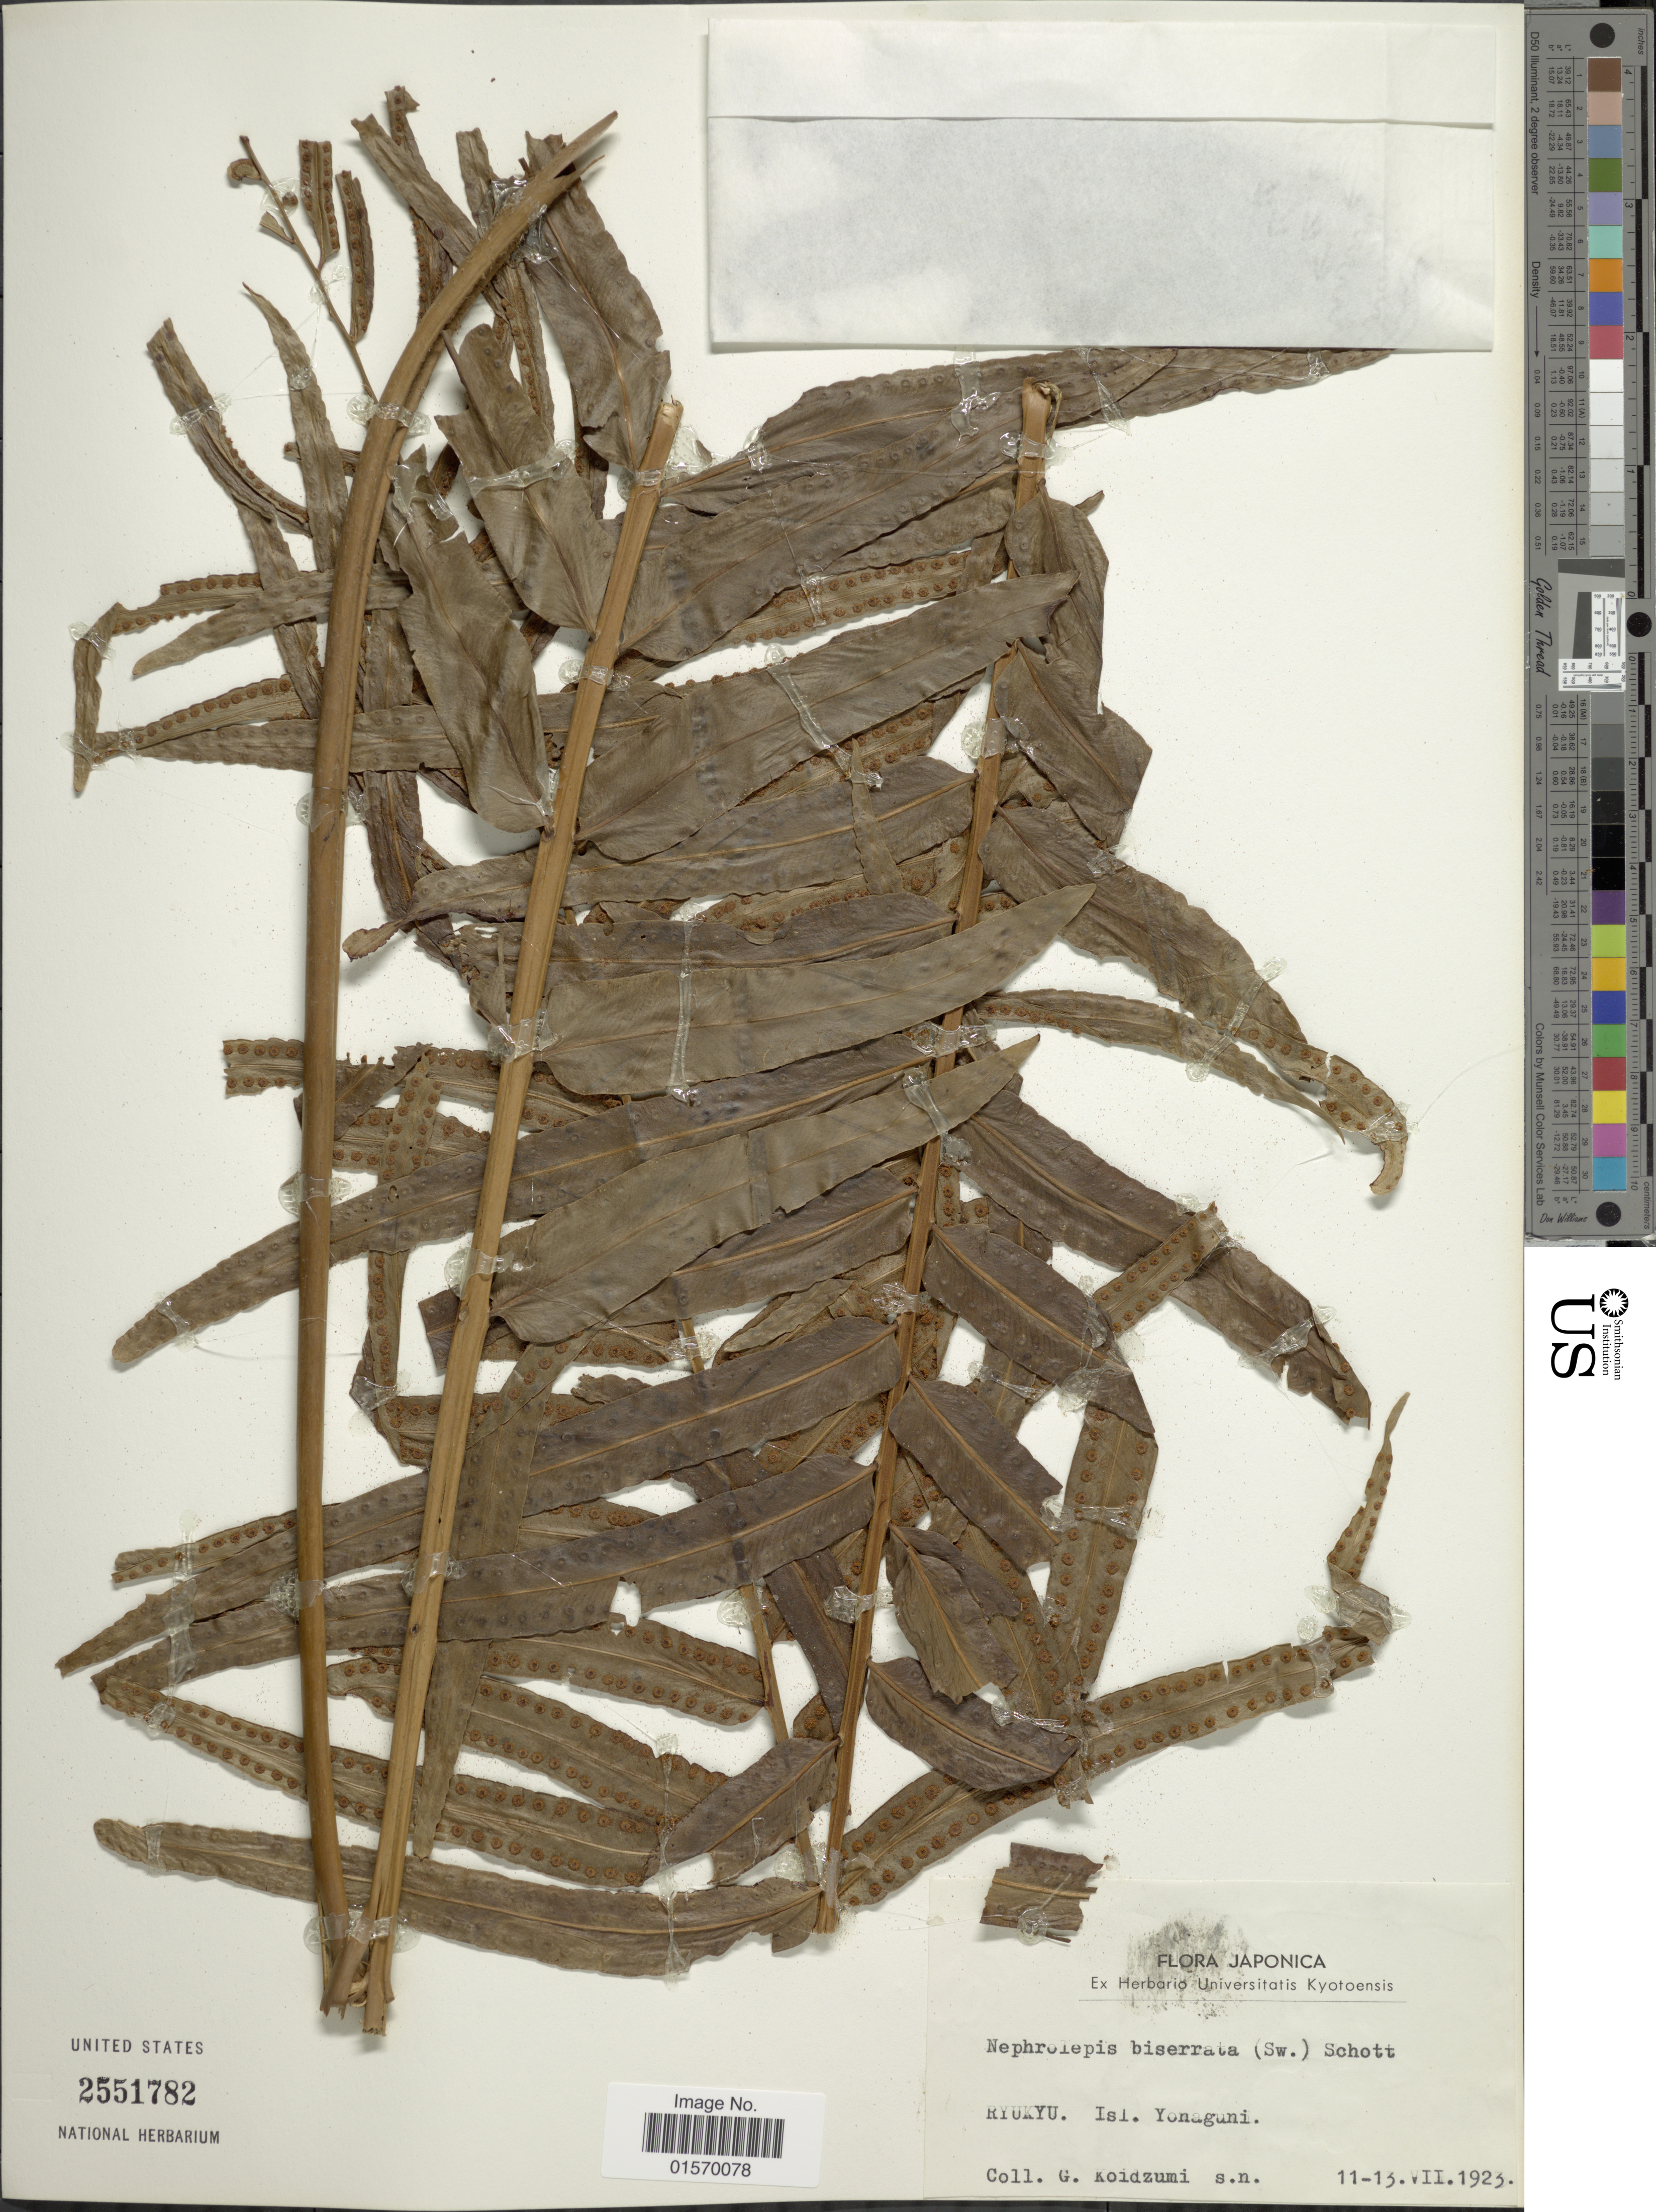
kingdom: Plantae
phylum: Tracheophyta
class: Polypodiopsida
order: Polypodiales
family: Nephrolepidaceae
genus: Nephrolepis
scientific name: Nephrolepis biserrata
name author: (Sw.) Schott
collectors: G. Koidzumi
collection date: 1923-07-11/1923-07-13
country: Japan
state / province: Okinawa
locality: Ryukyu. Isl. Yonaguni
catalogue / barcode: US 2551782